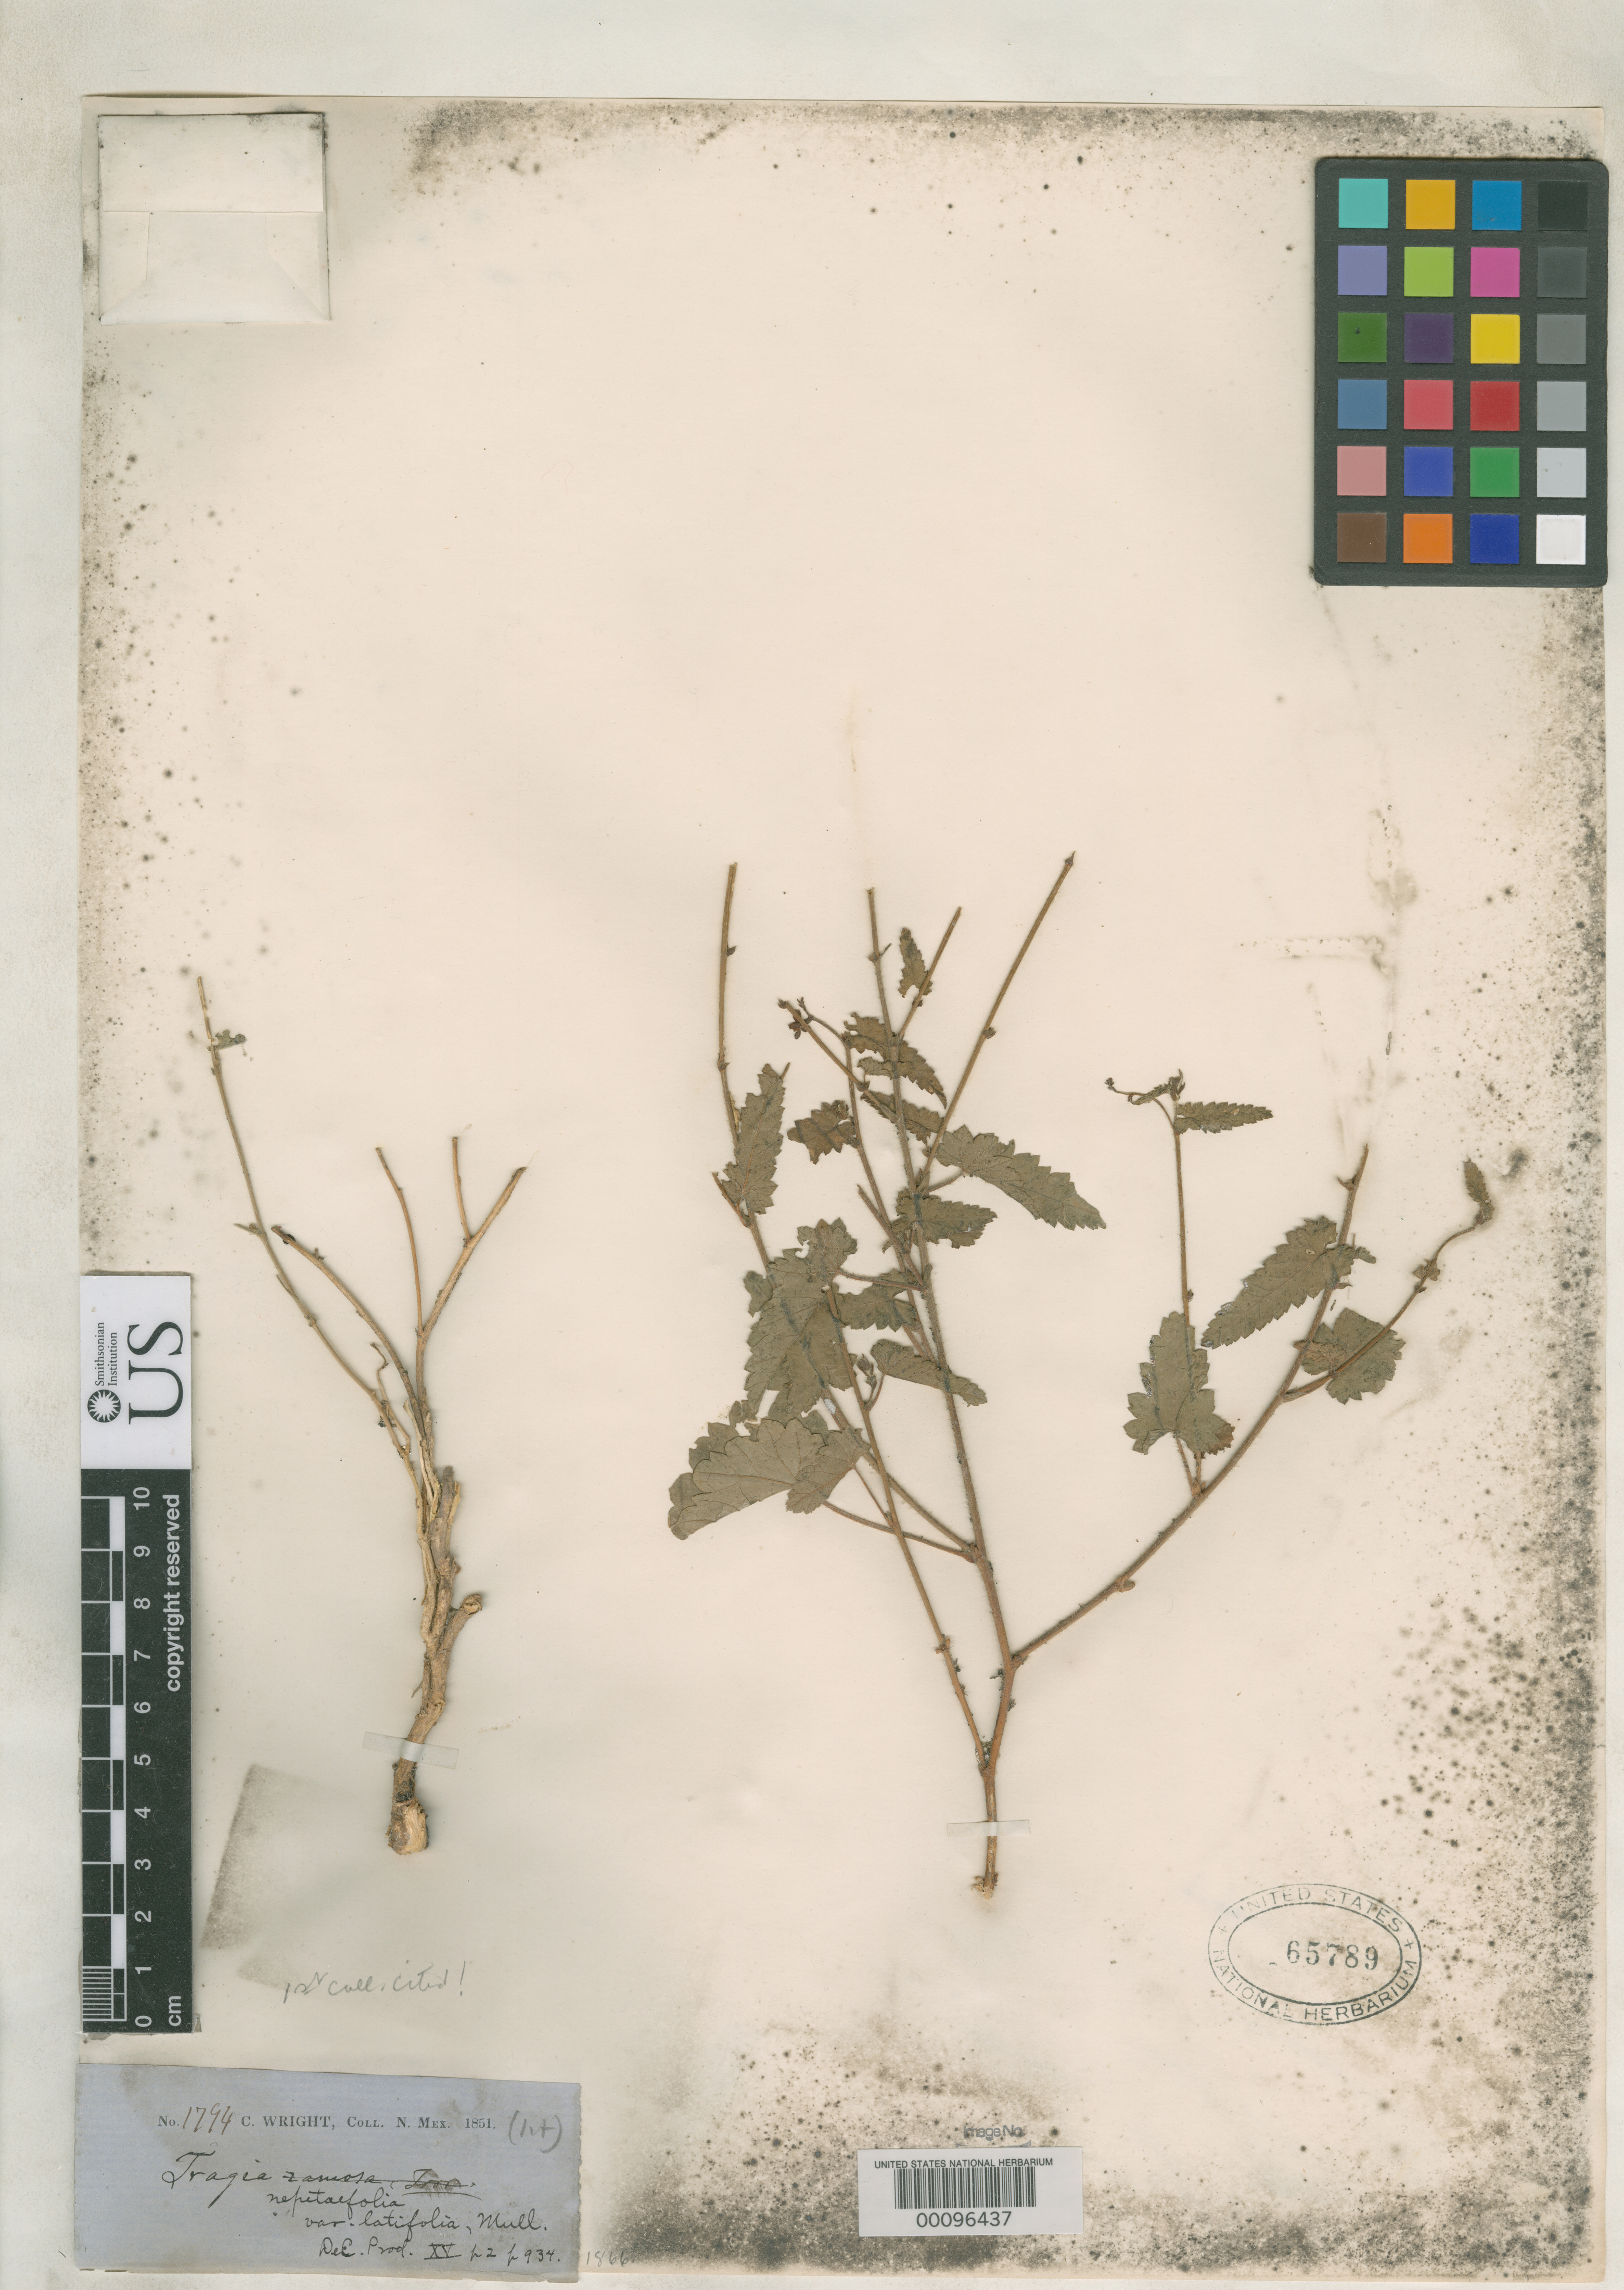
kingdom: Plantae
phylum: Tracheophyta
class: Magnoliopsida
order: Malpighiales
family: Euphorbiaceae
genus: Tragia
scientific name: Tragia nepetifolia var. latifolia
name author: Müll. Arg. in DC.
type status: Isosyntype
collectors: C. Wright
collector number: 1794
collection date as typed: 1851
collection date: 1851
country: United States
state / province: New Mexico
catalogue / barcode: US 65789